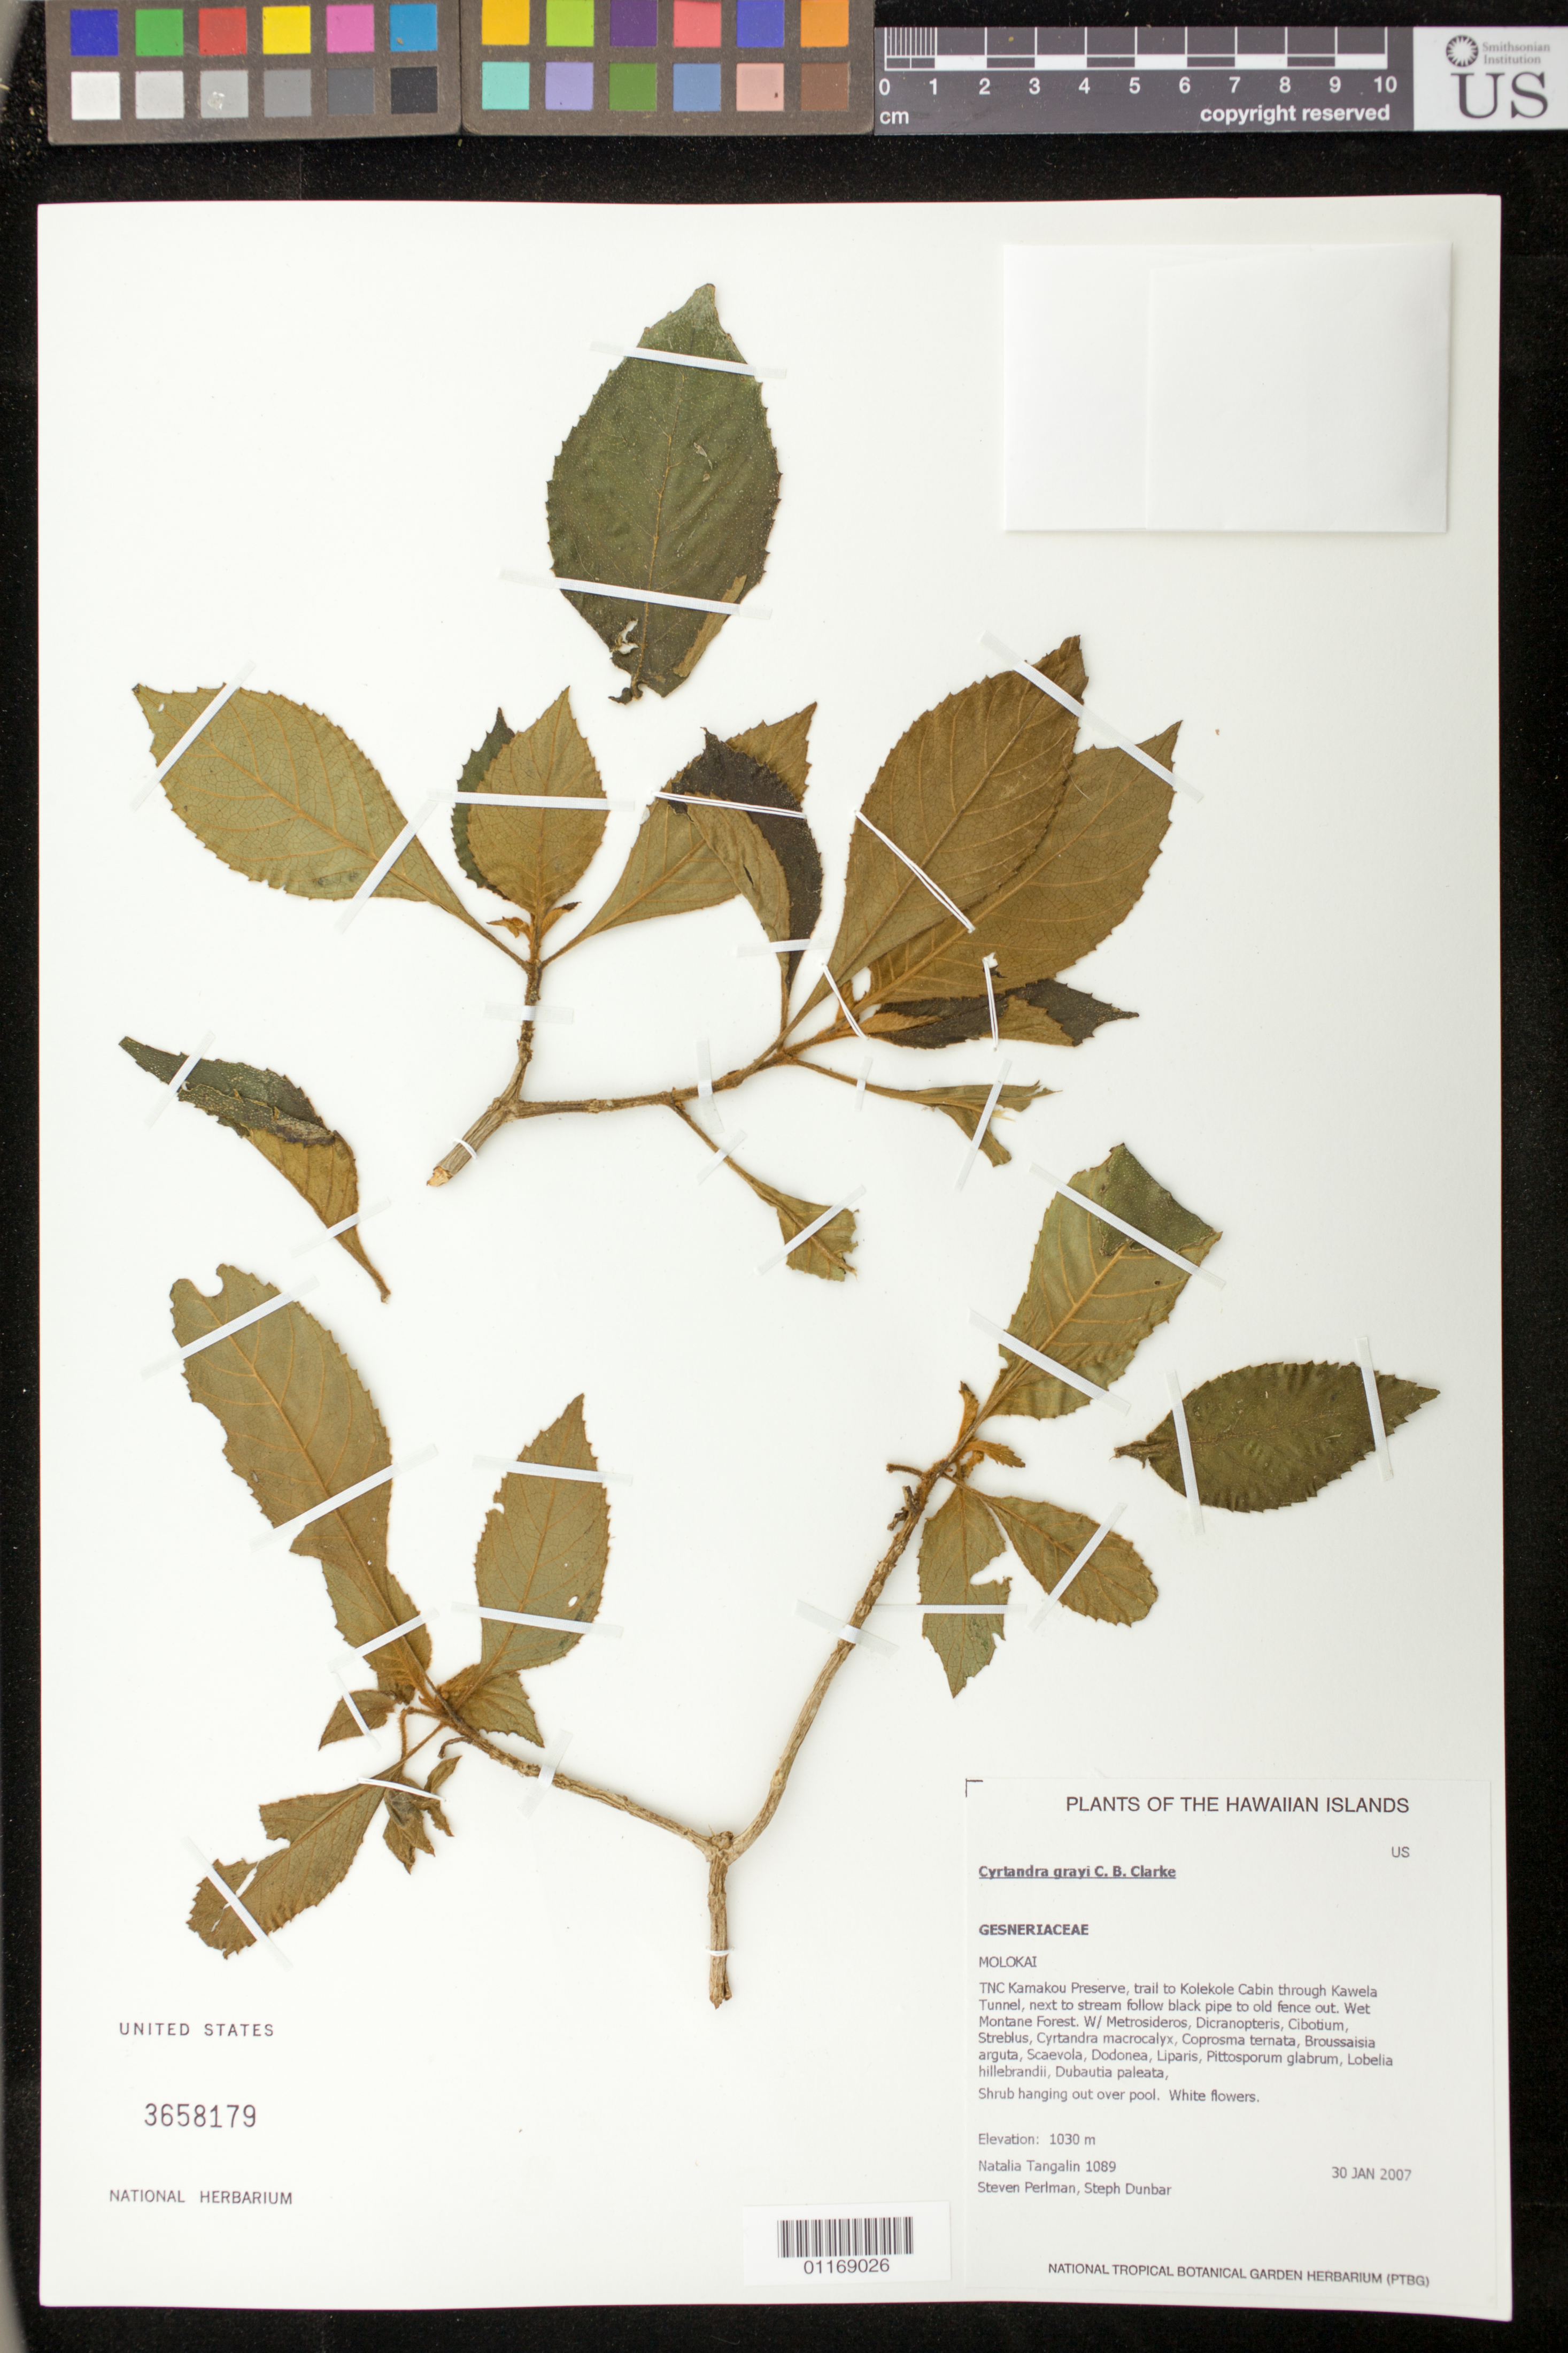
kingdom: Plantae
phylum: Tracheophyta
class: Magnoliopsida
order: Lamiales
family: Gesneriaceae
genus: Cyrtandra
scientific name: Cyrtandra grayi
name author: C.B. Clarke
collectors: N. Tangalin, S. P. Perlman & S. Dunbar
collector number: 1089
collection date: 2007-01-30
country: United States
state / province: Hawaii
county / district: Maui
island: Moloka'i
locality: TNC Kamakou Preserve, trail to Kolekole Cabin through Kawela Tunnel, next to stream follow black pipe to old fence out.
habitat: Wet montane forest.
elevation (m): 1030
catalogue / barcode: US 3658179